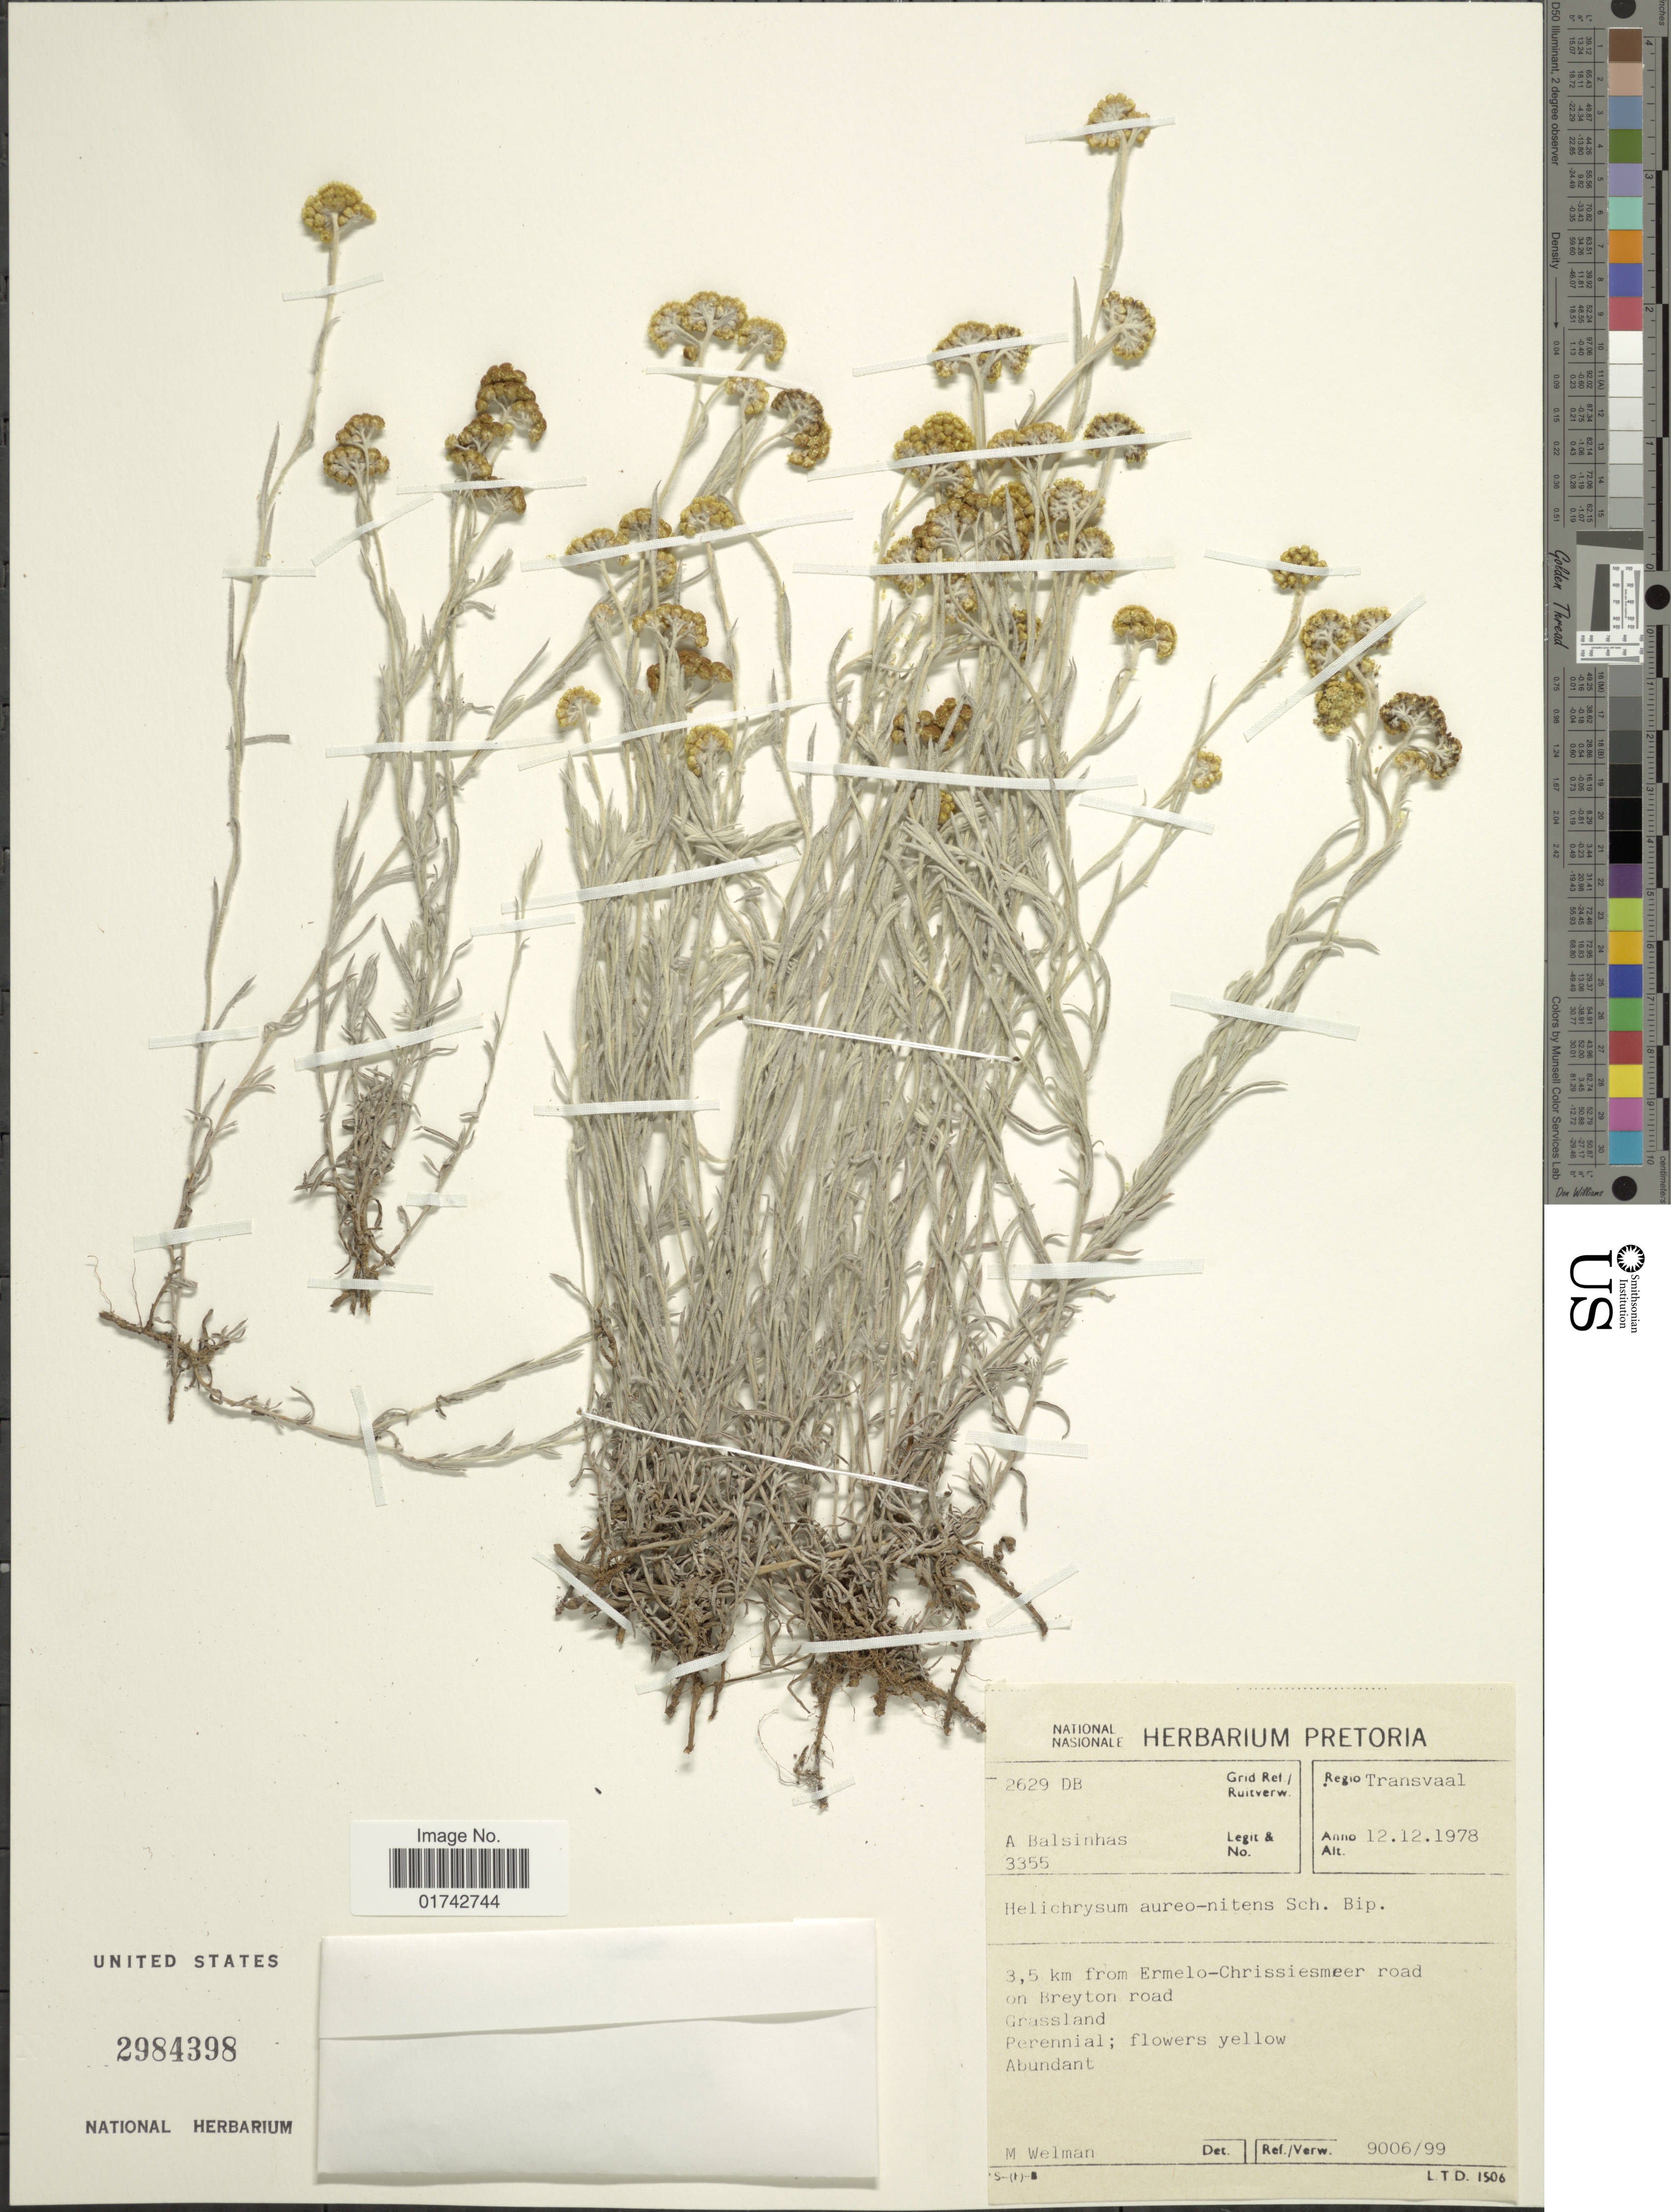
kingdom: Plantae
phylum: Tracheophyta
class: Magnoliopsida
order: Asterales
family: Asteraceae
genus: Helichrysum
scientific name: Helichrysum aureonitens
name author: Sch. Bip.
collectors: A. A. Balsinhas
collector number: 3355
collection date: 1978-12-12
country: South Africa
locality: Regio Transvaal. 3,5 km from Ermelo-Chrissiesmeer road on Breyton road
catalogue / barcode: US 2984398